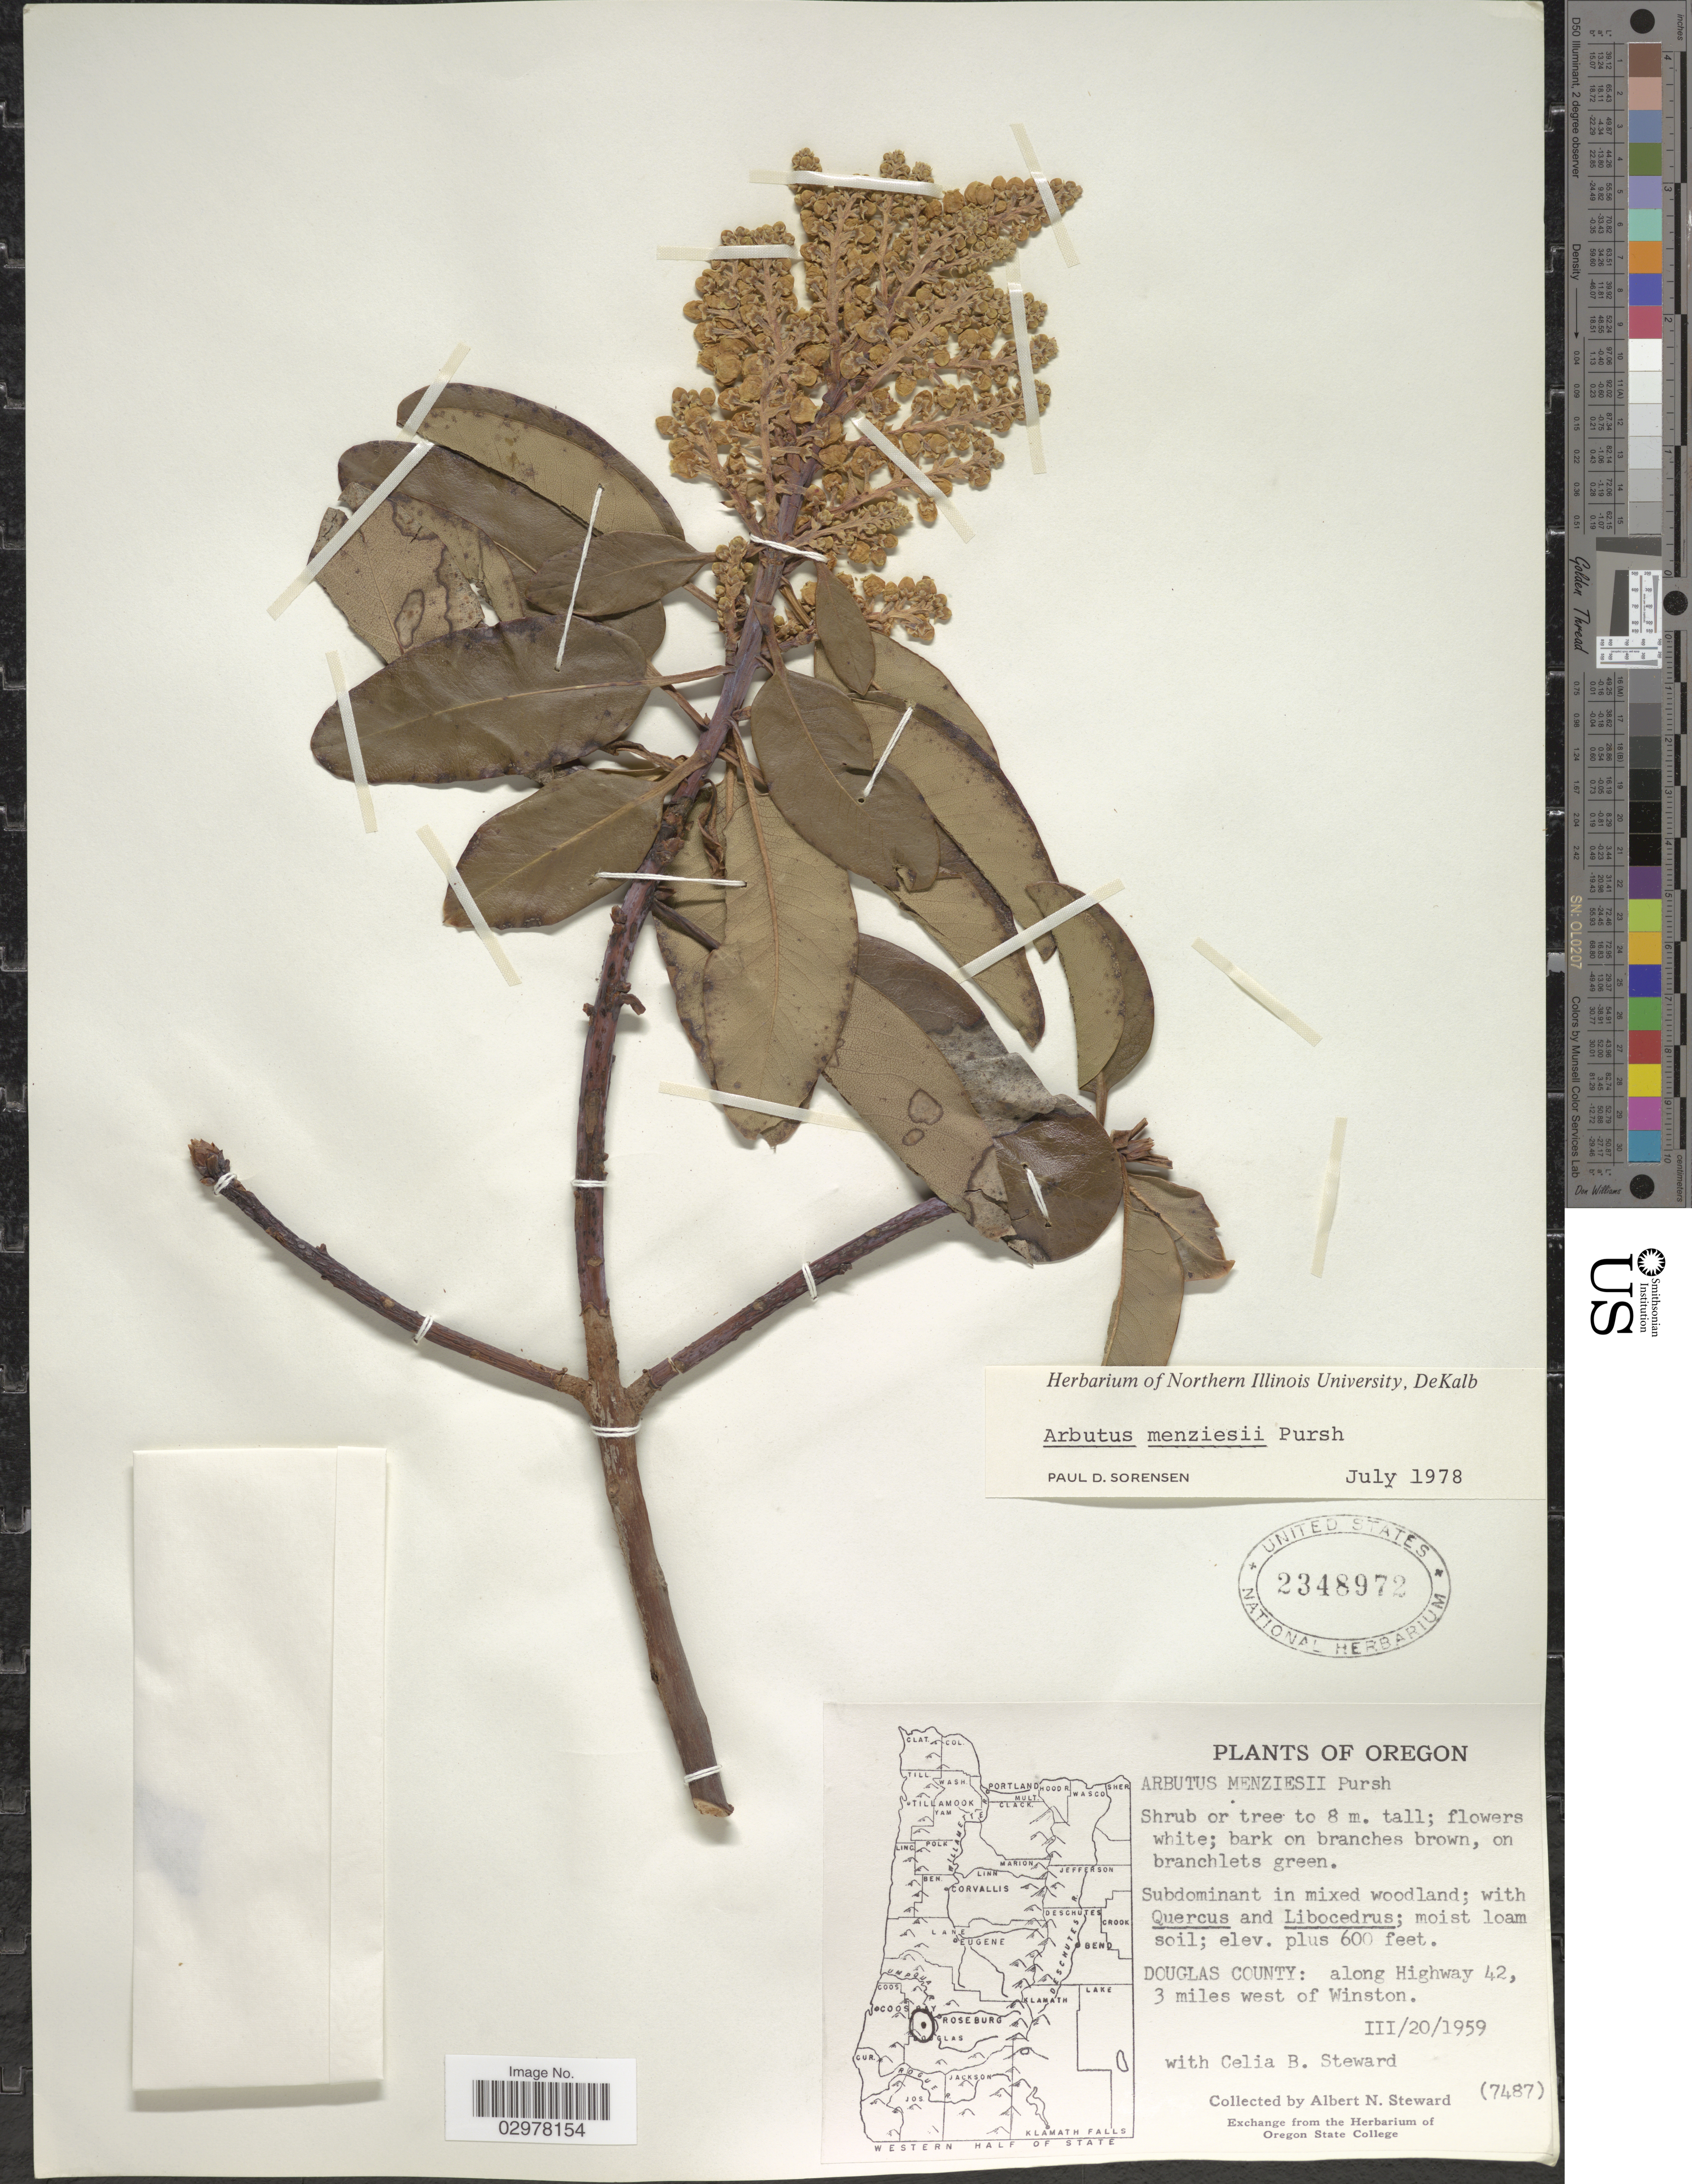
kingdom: Plantae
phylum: Tracheophyta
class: Magnoliopsida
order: Ericales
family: Ericaceae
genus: Arbutus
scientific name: Arbutus menziesii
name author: Pursh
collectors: C. Steward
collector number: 7487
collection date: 1959-03-20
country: United States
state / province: Oregon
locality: Douglas County: along Highway 42, 3 miles west of Winston.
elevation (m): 183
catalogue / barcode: US 2348972